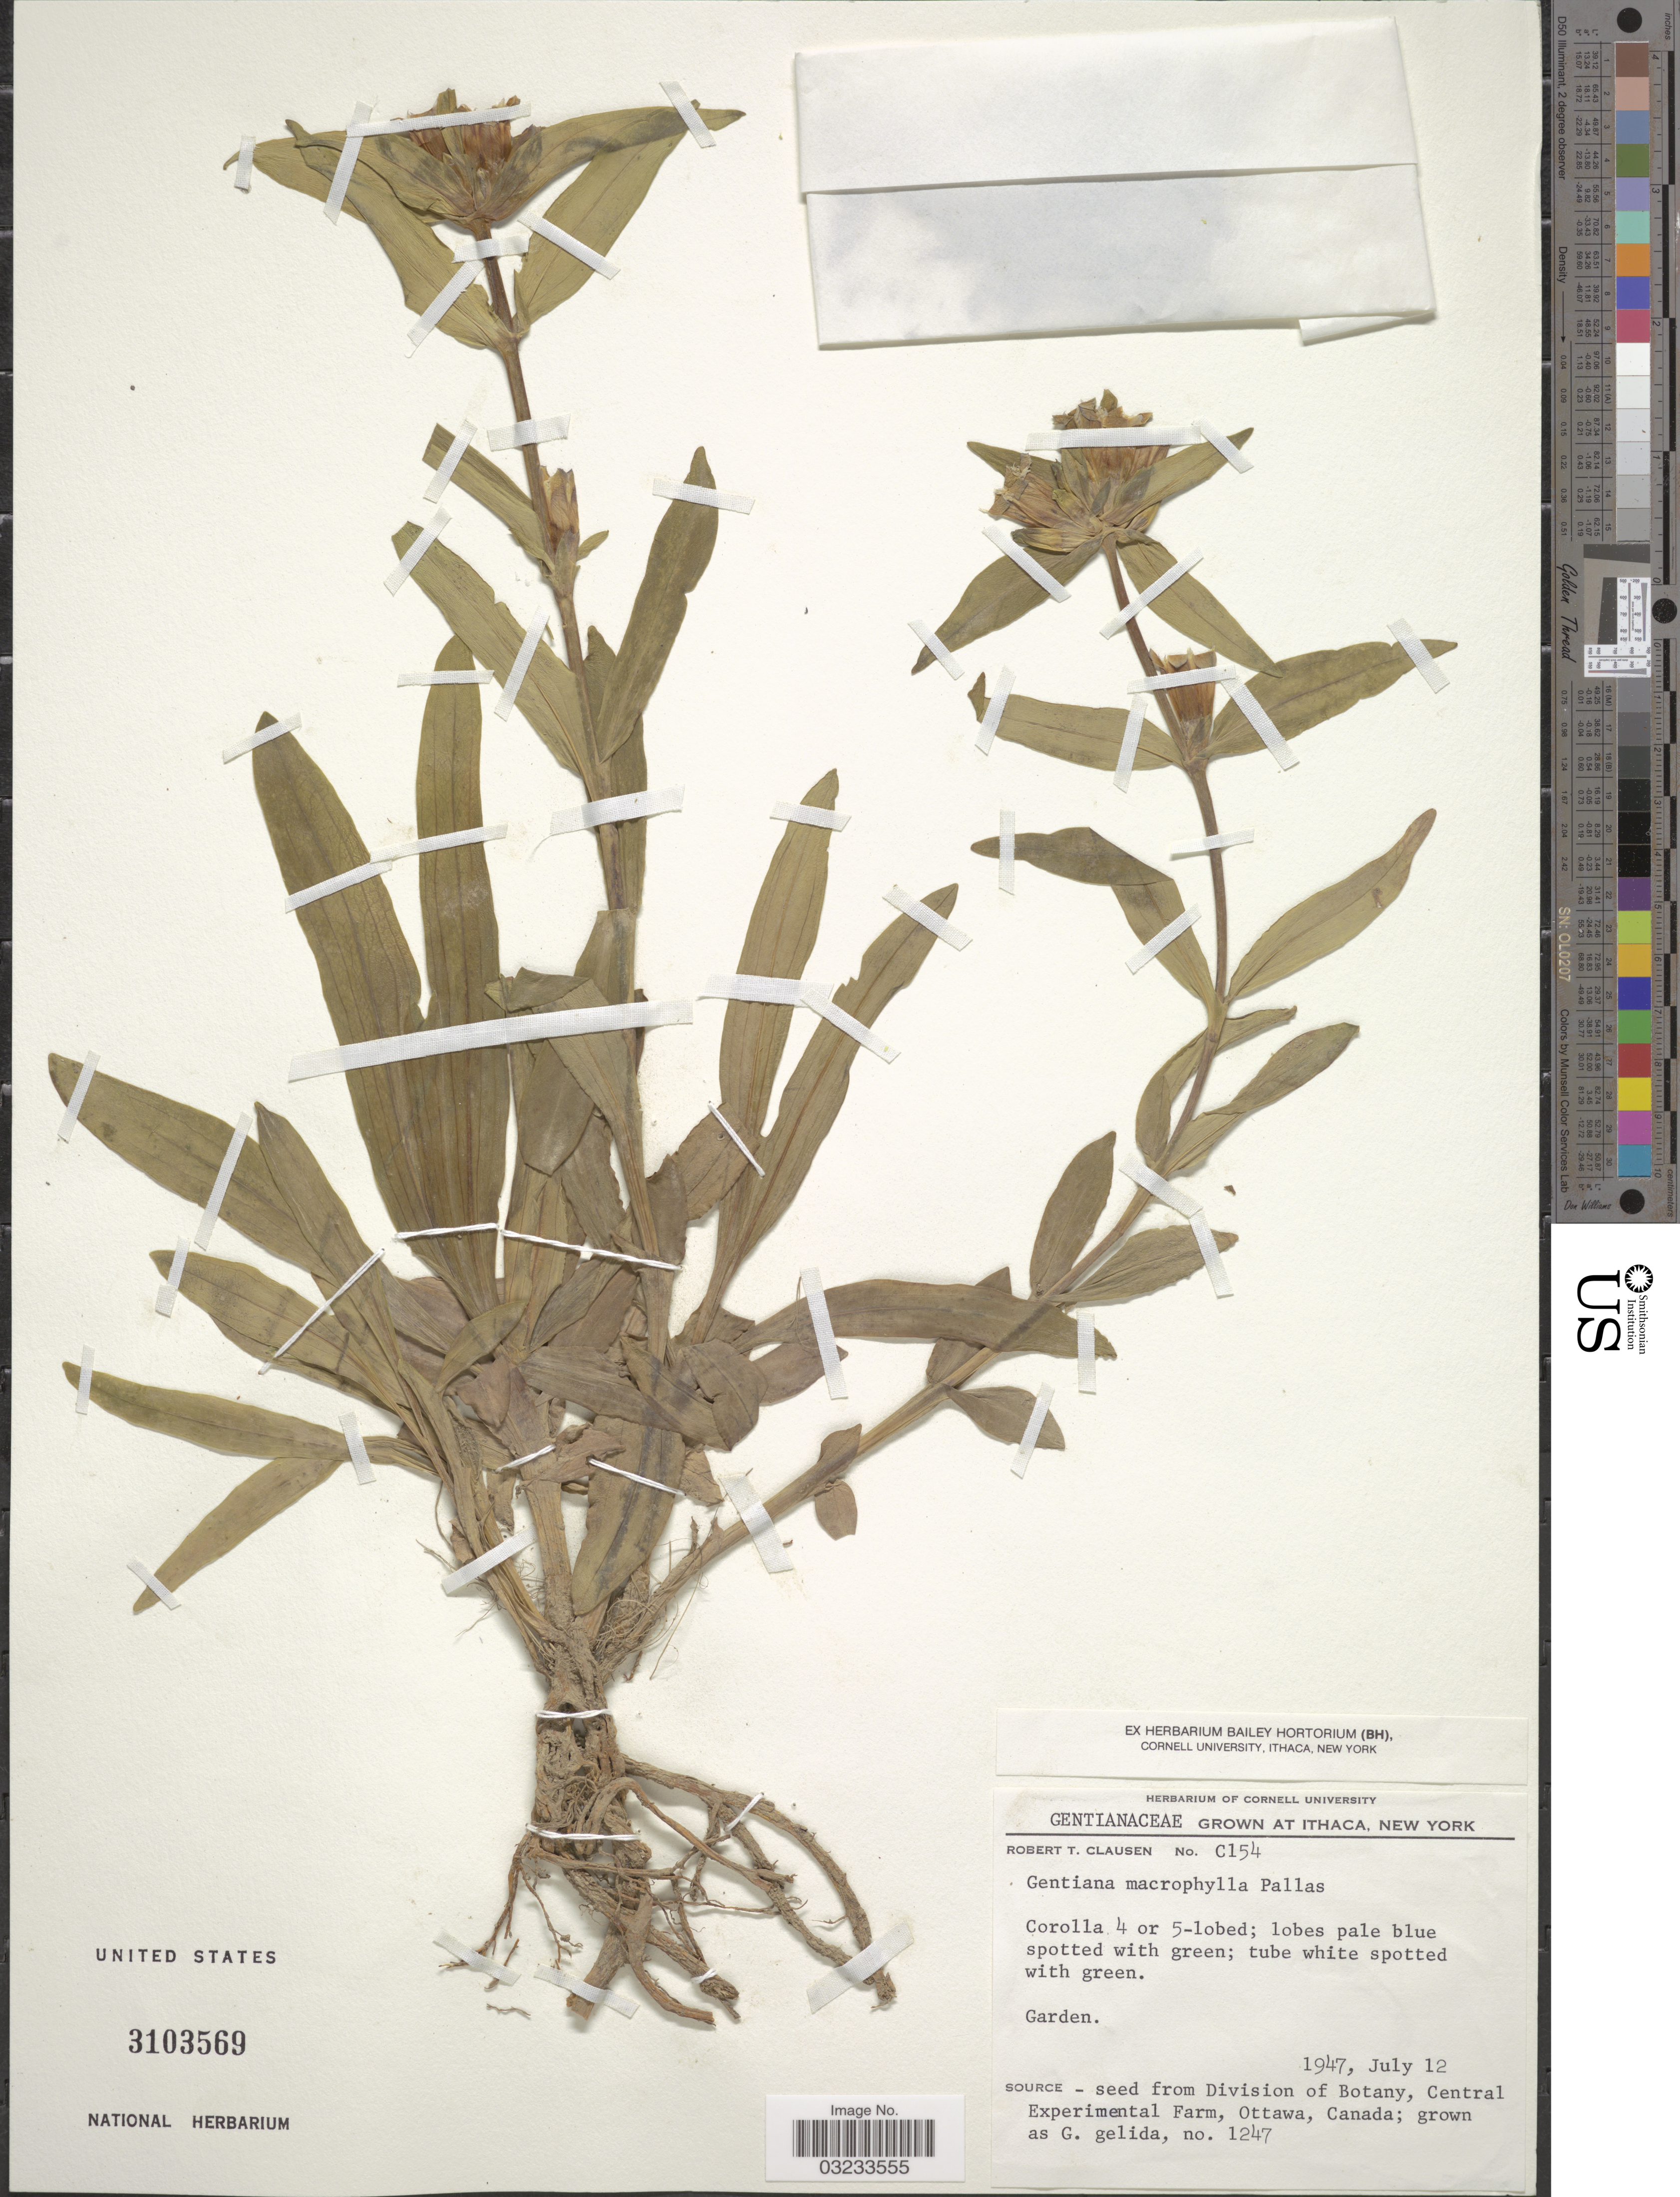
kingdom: Plantae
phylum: Tracheophyta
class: Magnoliopsida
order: Gentianales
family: Gentianaceae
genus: Gentiana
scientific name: Gentiana macrophylla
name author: Pall.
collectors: R. T. Clausen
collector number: C154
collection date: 1947-07-12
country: United States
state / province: New York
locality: At Ithaca. Garden.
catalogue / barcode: US 3103569